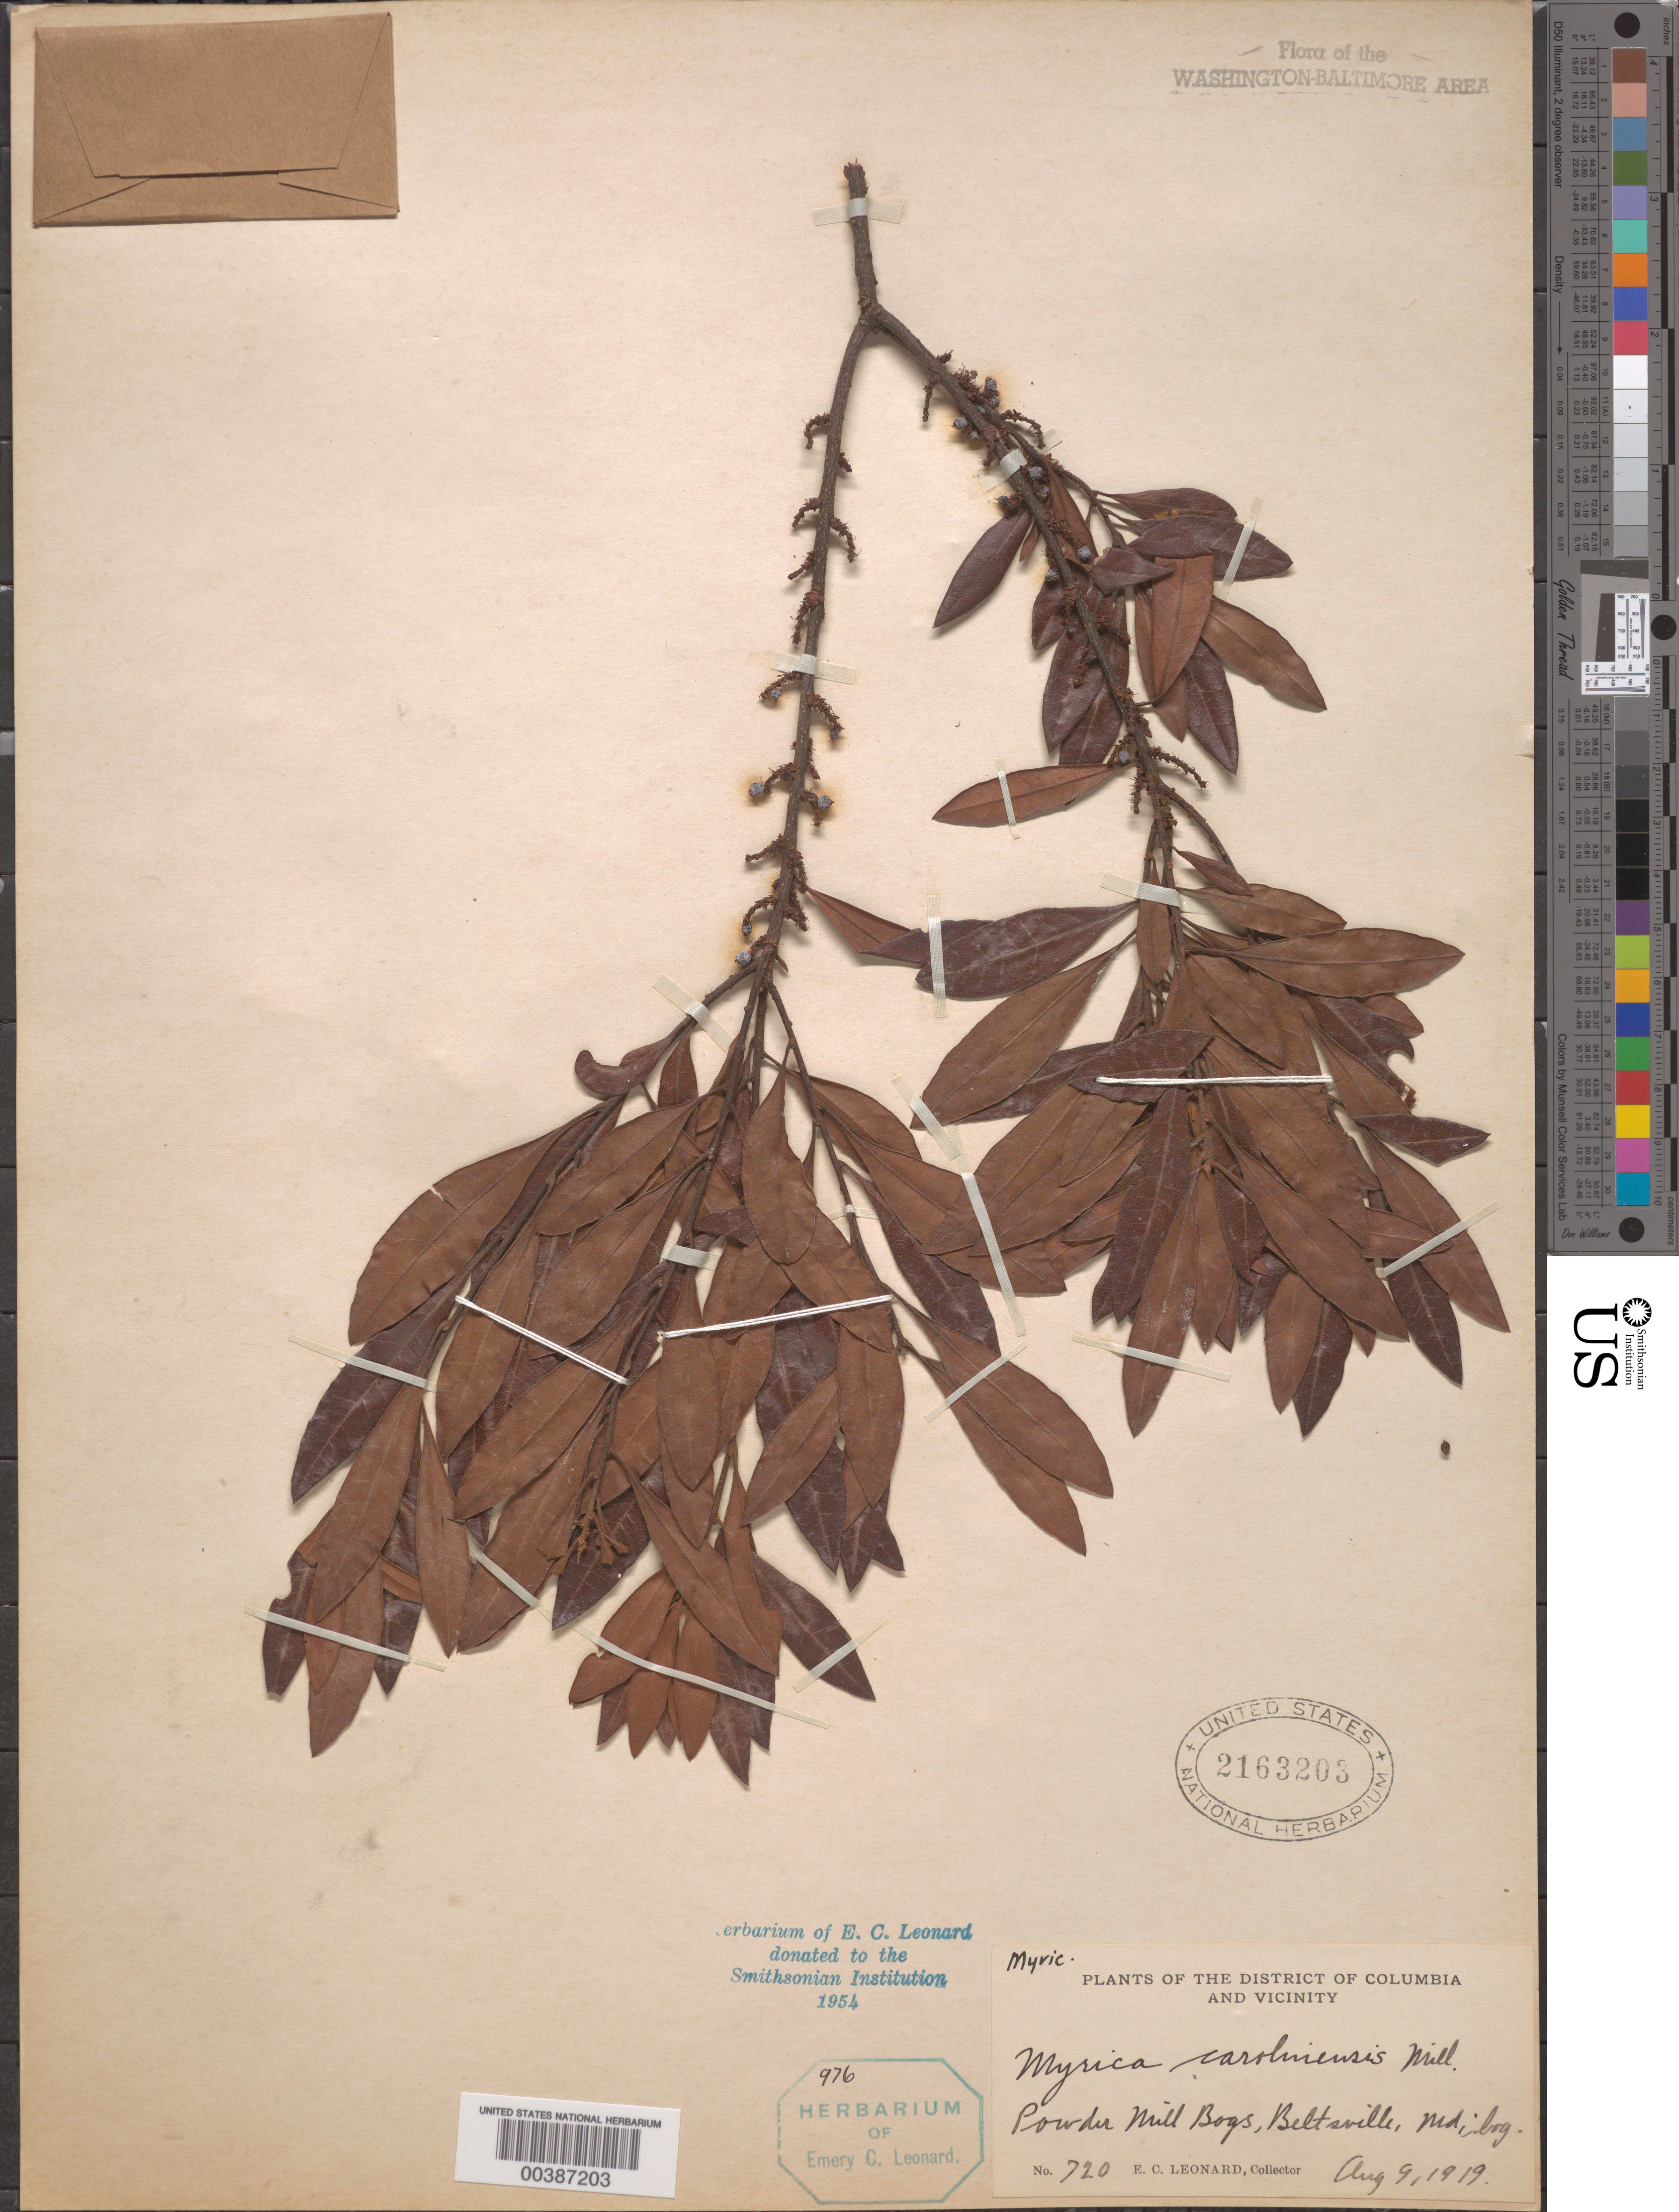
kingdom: Plantae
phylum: Tracheophyta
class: Magnoliopsida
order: Fagales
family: Myricaceae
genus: Morella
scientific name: Morella pensylvanica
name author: (Mirb.) Kartesz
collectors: E. C. Leonard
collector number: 720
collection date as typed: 09 Aug 1919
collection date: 1919-08-09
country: United States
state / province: Maryland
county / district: Prince George's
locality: Powder Mill Bogs, Beltsville vicinity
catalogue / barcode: US 2163203